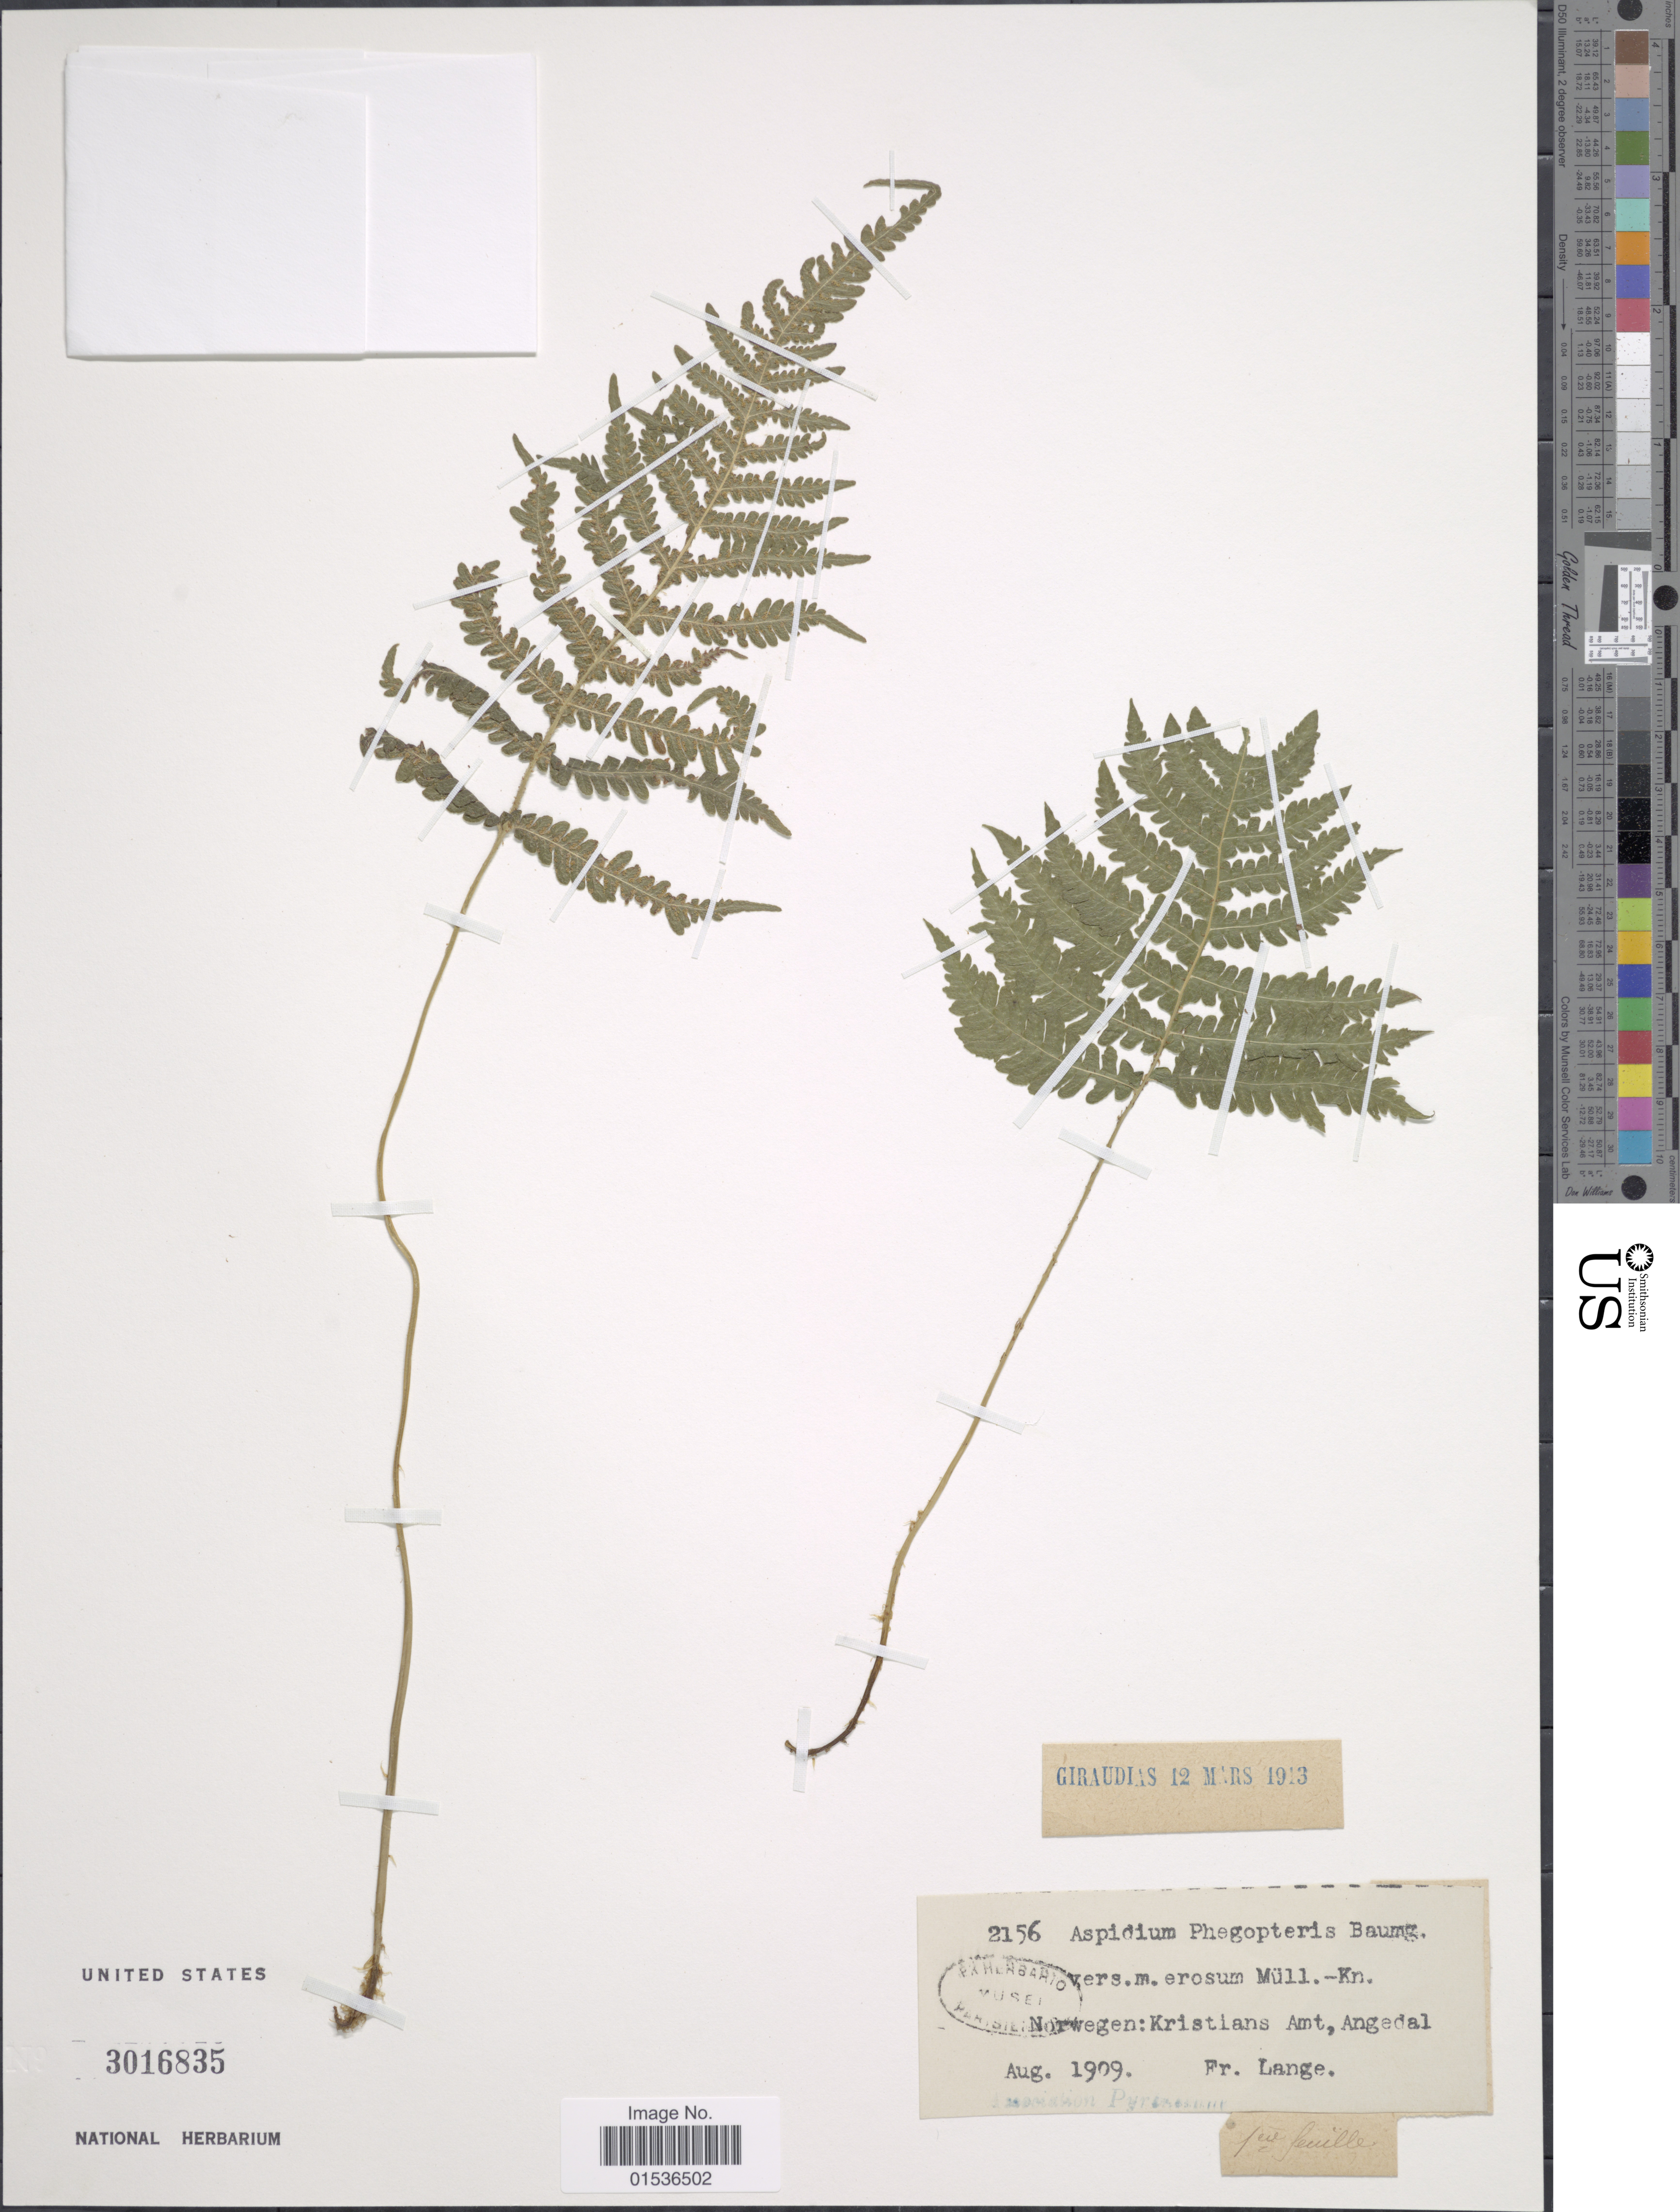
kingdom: Plantae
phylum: Tracheophyta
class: Polypodiopsida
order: Polypodiales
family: Thelypteridaceae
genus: Phegopteris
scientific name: Phegopteris connectilis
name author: (Michx.) Watt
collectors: F. Lange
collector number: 2156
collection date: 1909-08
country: Norway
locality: Norwegen: Kristians Amt, Angedal.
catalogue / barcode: US 3016835